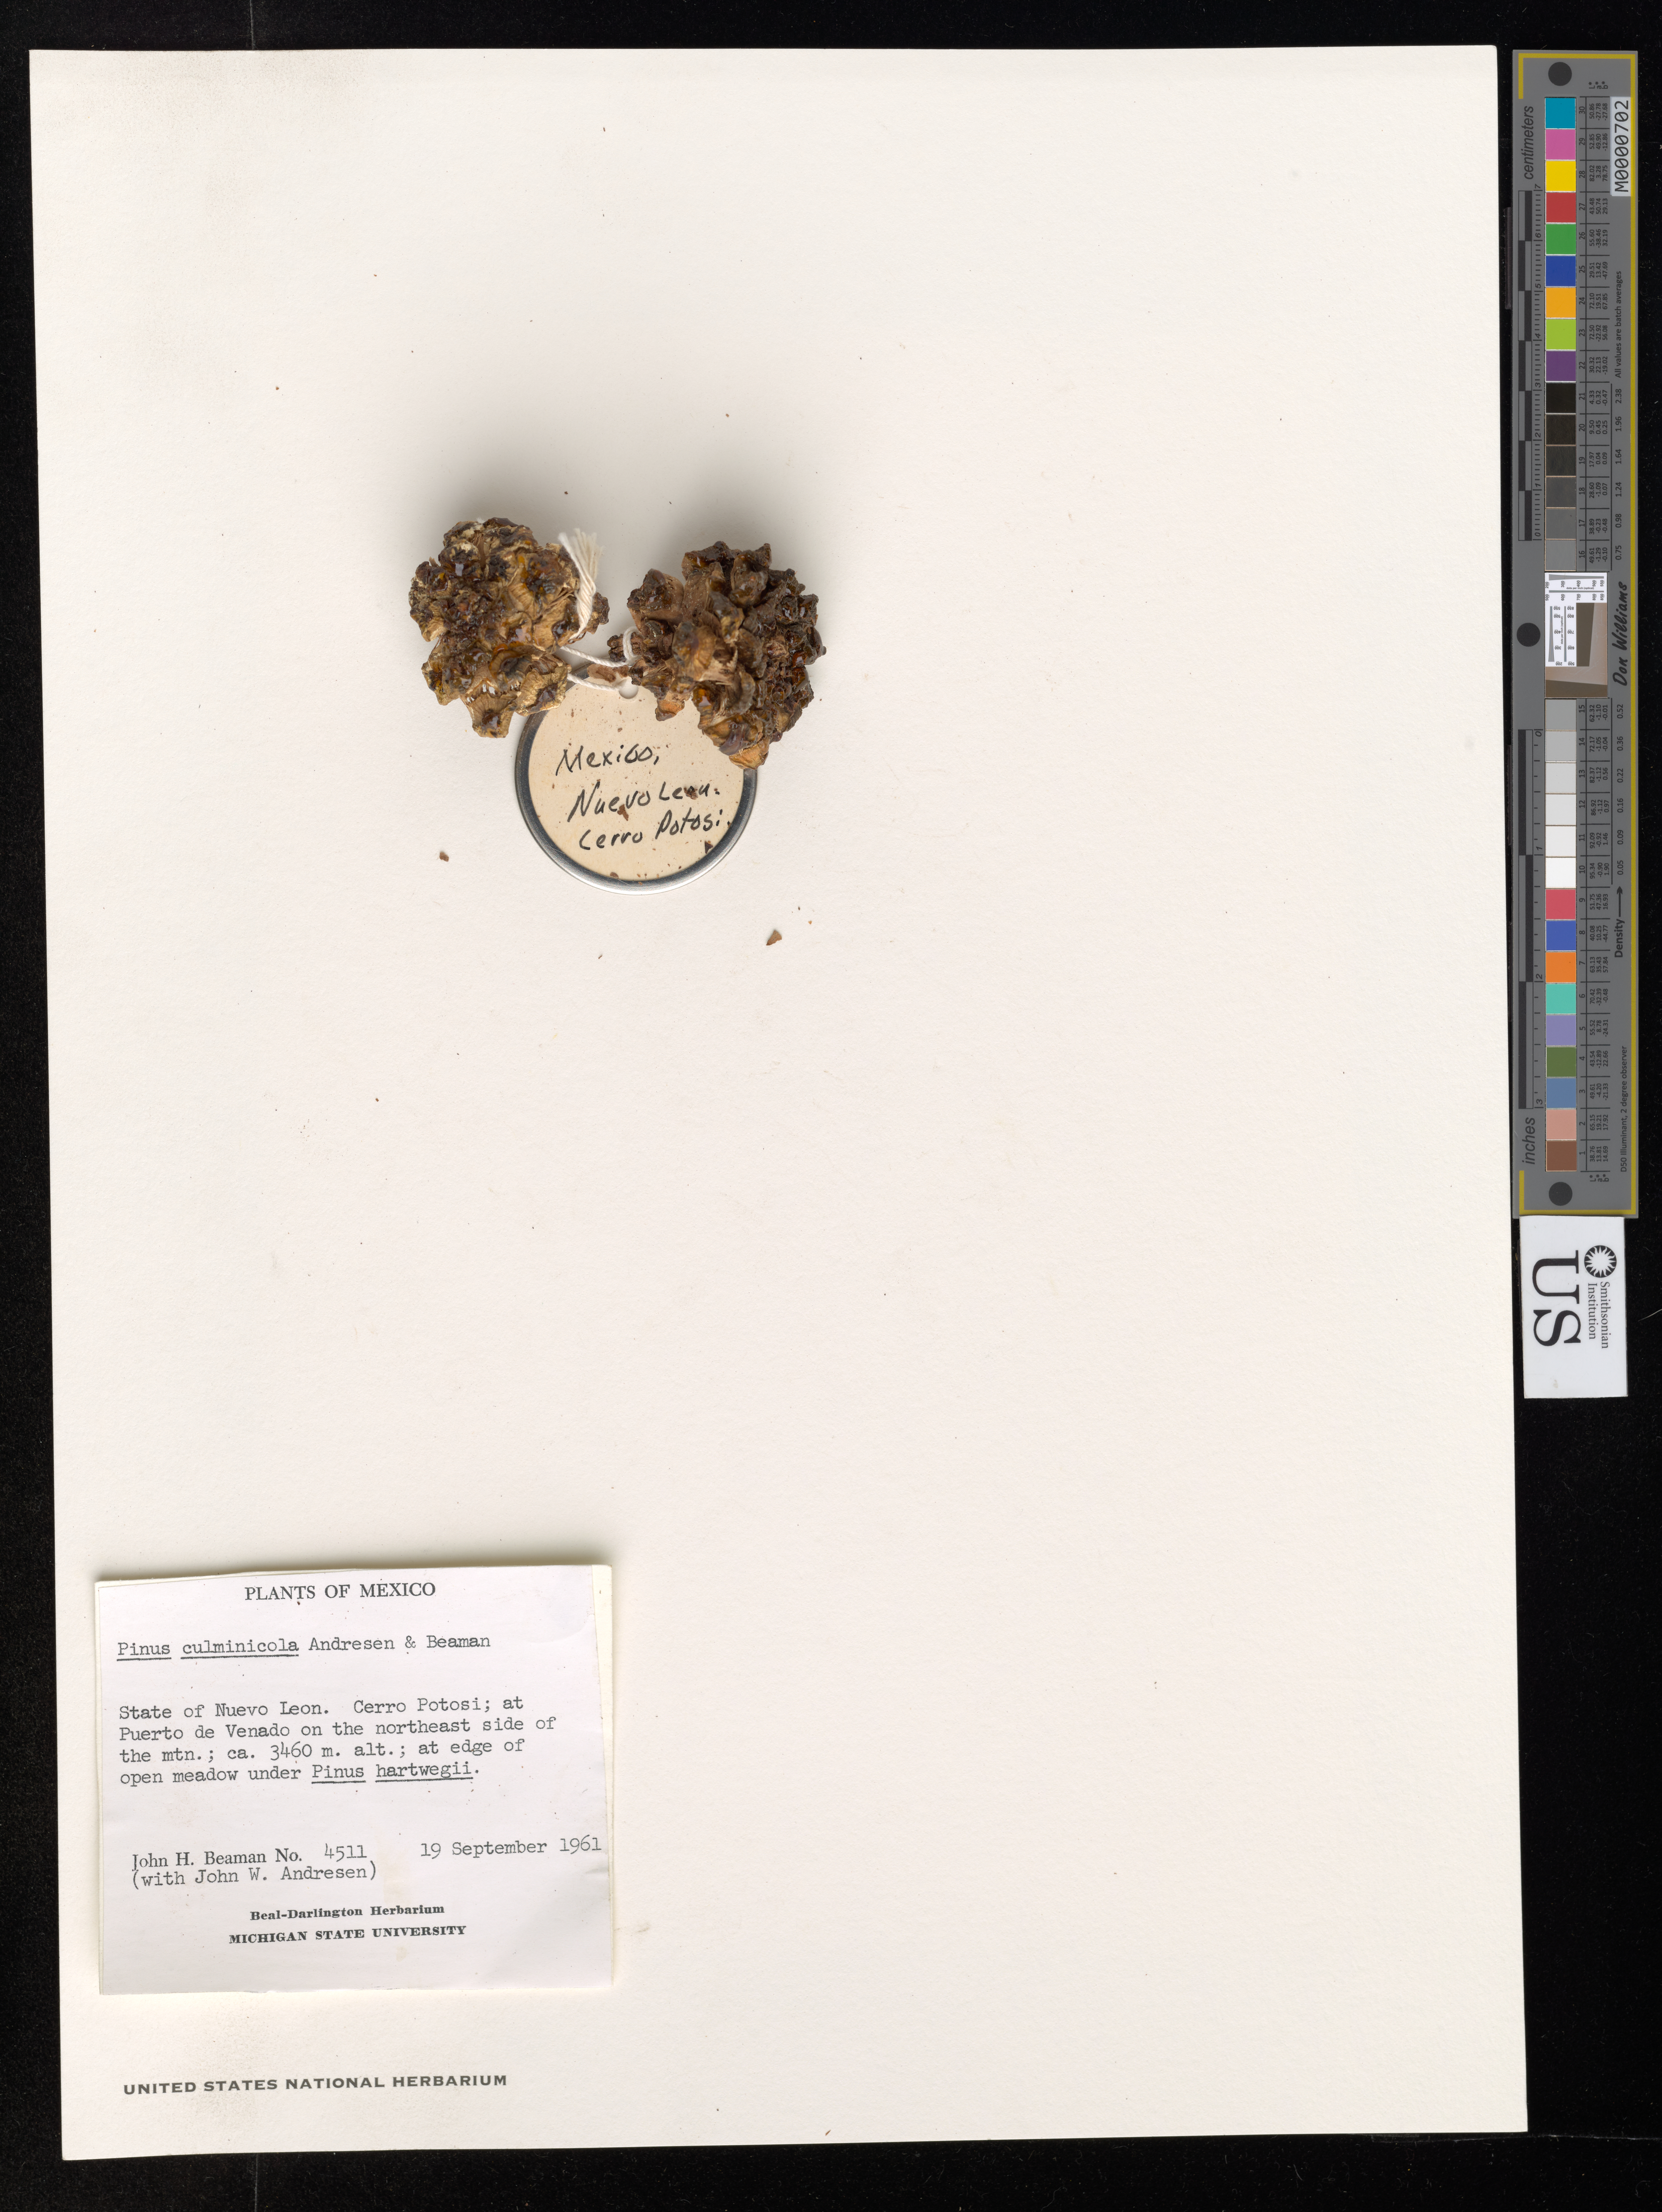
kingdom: Plantae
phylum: Tracheophyta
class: Pinopsida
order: Pinales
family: Pinaceae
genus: Pinus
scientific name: Pinus culminicola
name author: Andersen & Beaman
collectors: J. H. Beaman & J. Andrésen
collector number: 4511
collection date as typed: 19 Sep 1961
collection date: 1961-09-19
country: Mexico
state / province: Nuevo León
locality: Cerro Potosí; at Puerto de Venado on the northeast side of mountain.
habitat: Northeast side of mountain. At edge of open meadow under Pinus hartwegii.